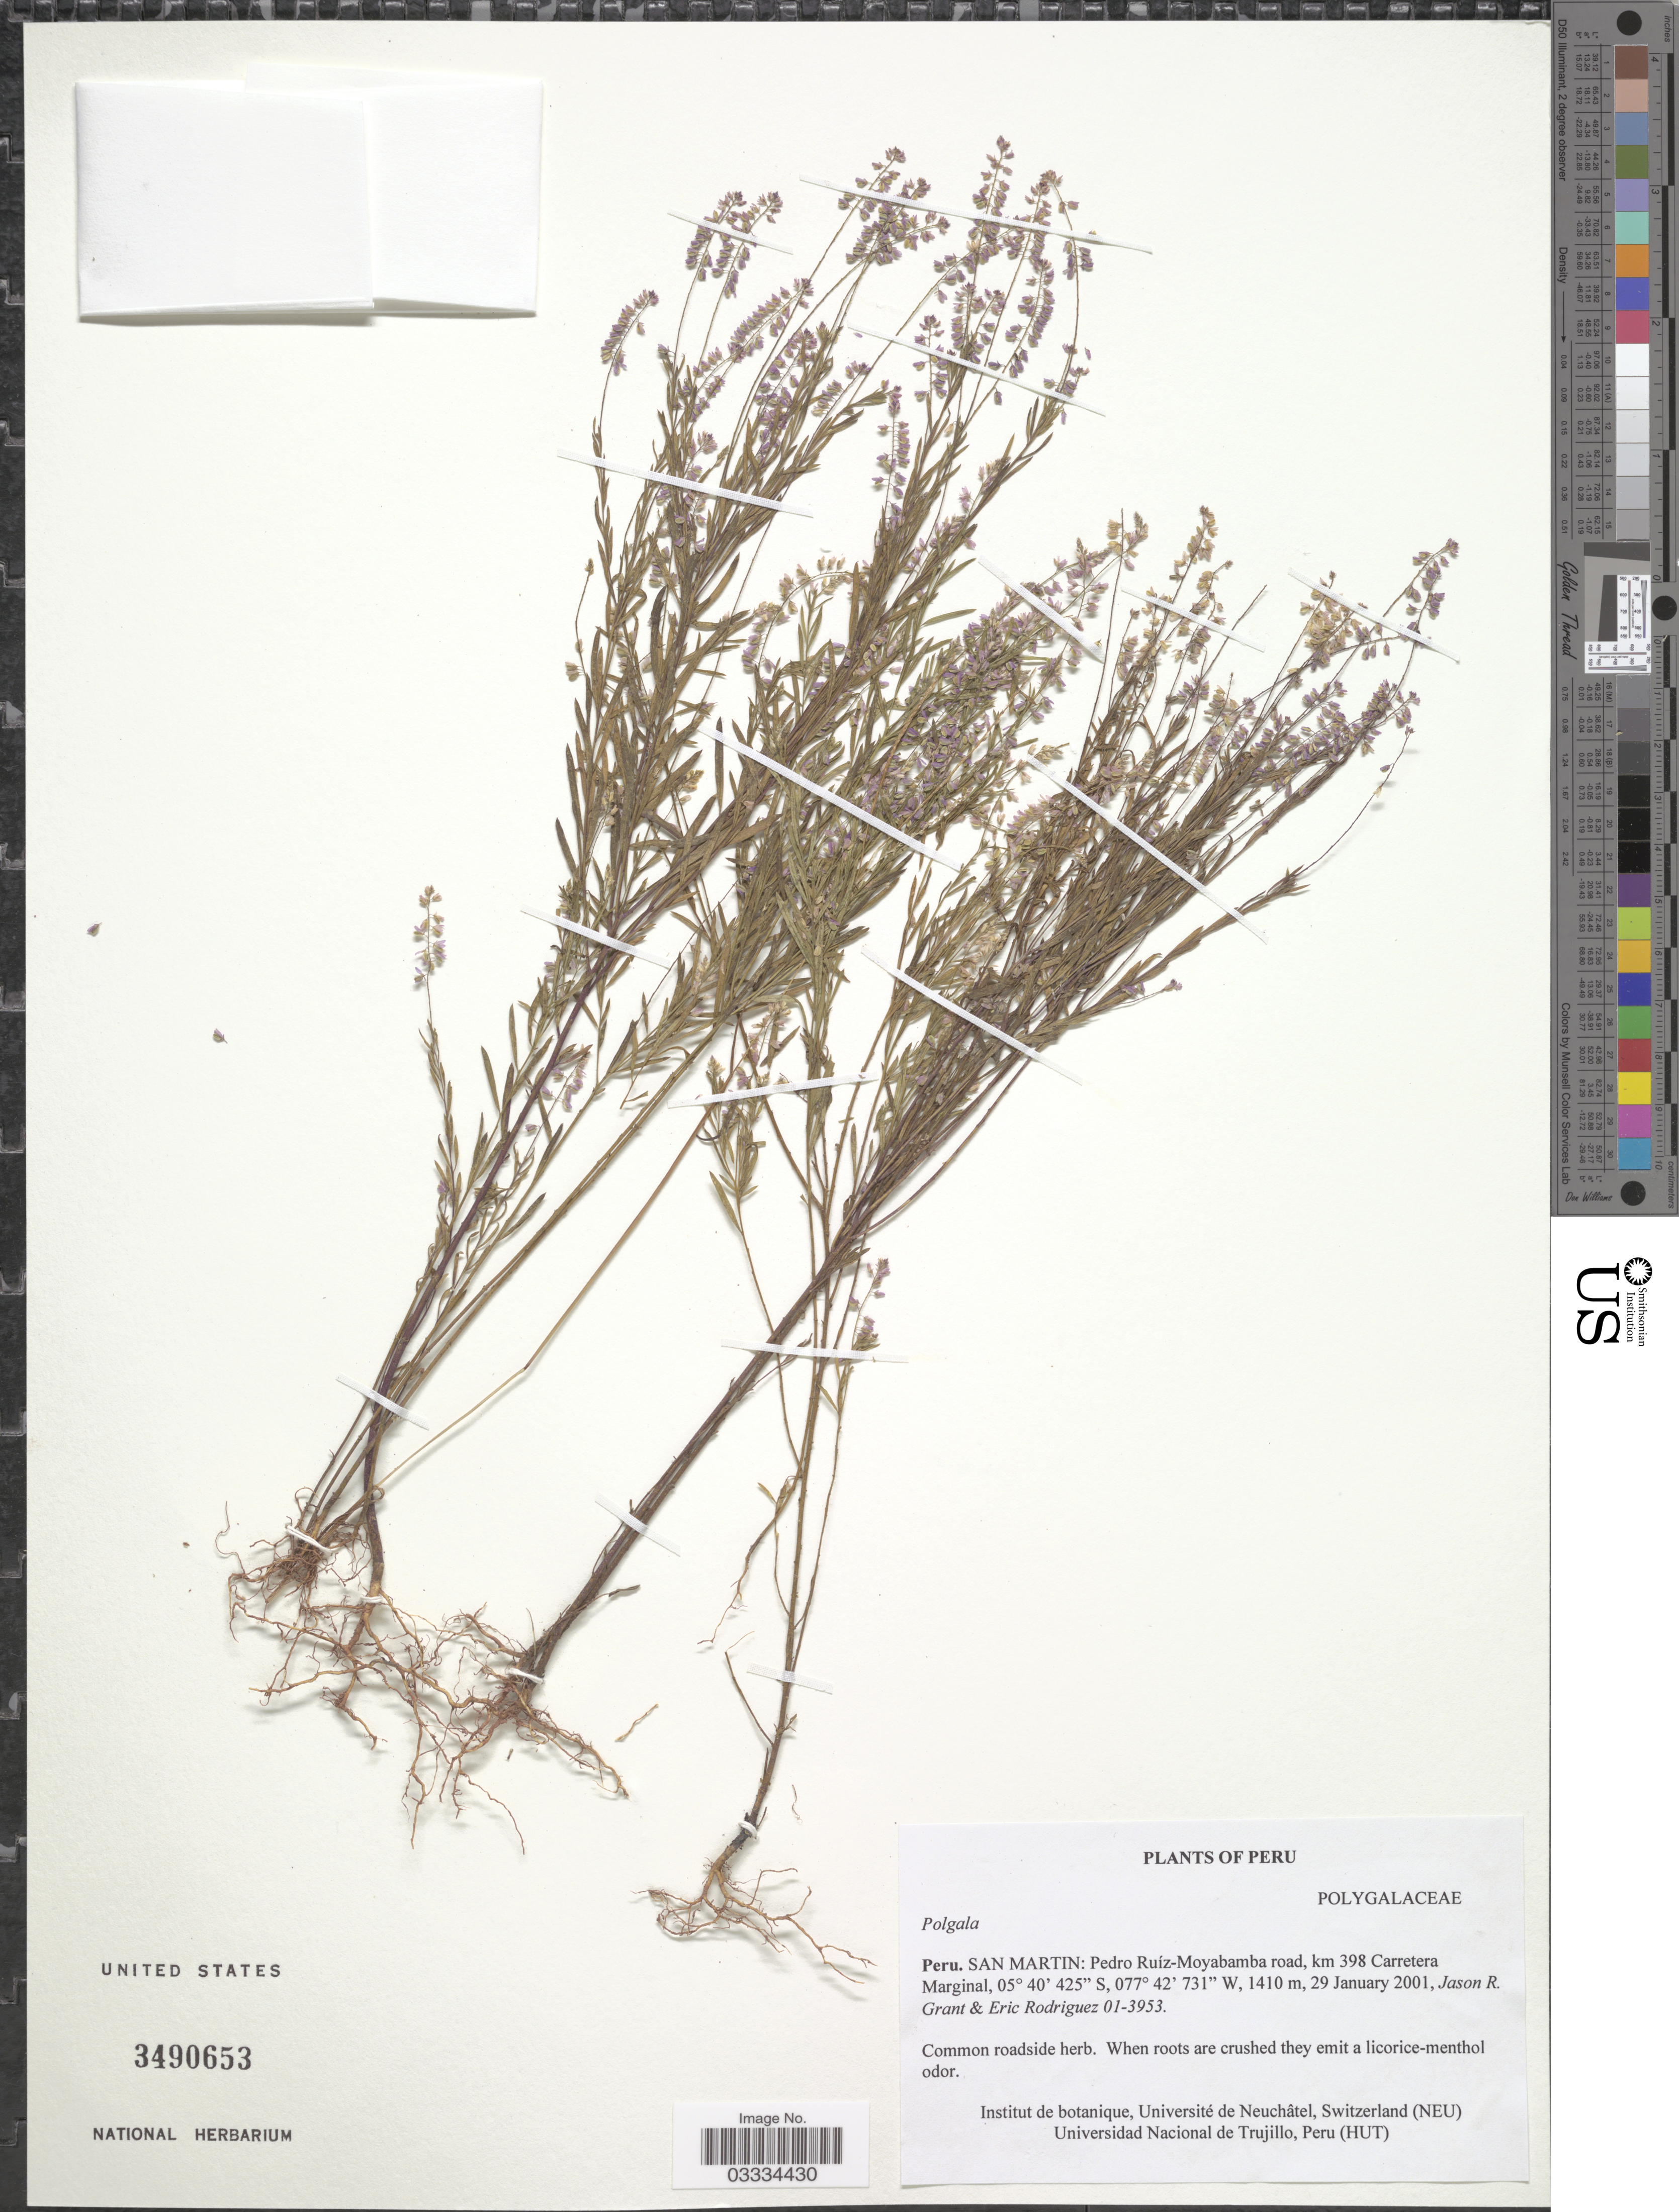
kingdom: Plantae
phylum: Tracheophyta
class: Magnoliopsida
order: Fabales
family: Polygalaceae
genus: Polygala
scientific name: Polygala sp.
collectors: J. R. Grant & E. Rodriguez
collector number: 01-3953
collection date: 2001-01-29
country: Peru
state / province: San Martín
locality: Pedro Ruíz-Moyabamba road, km 398 Carretera Marginal.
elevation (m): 1410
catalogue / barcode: US 3490653